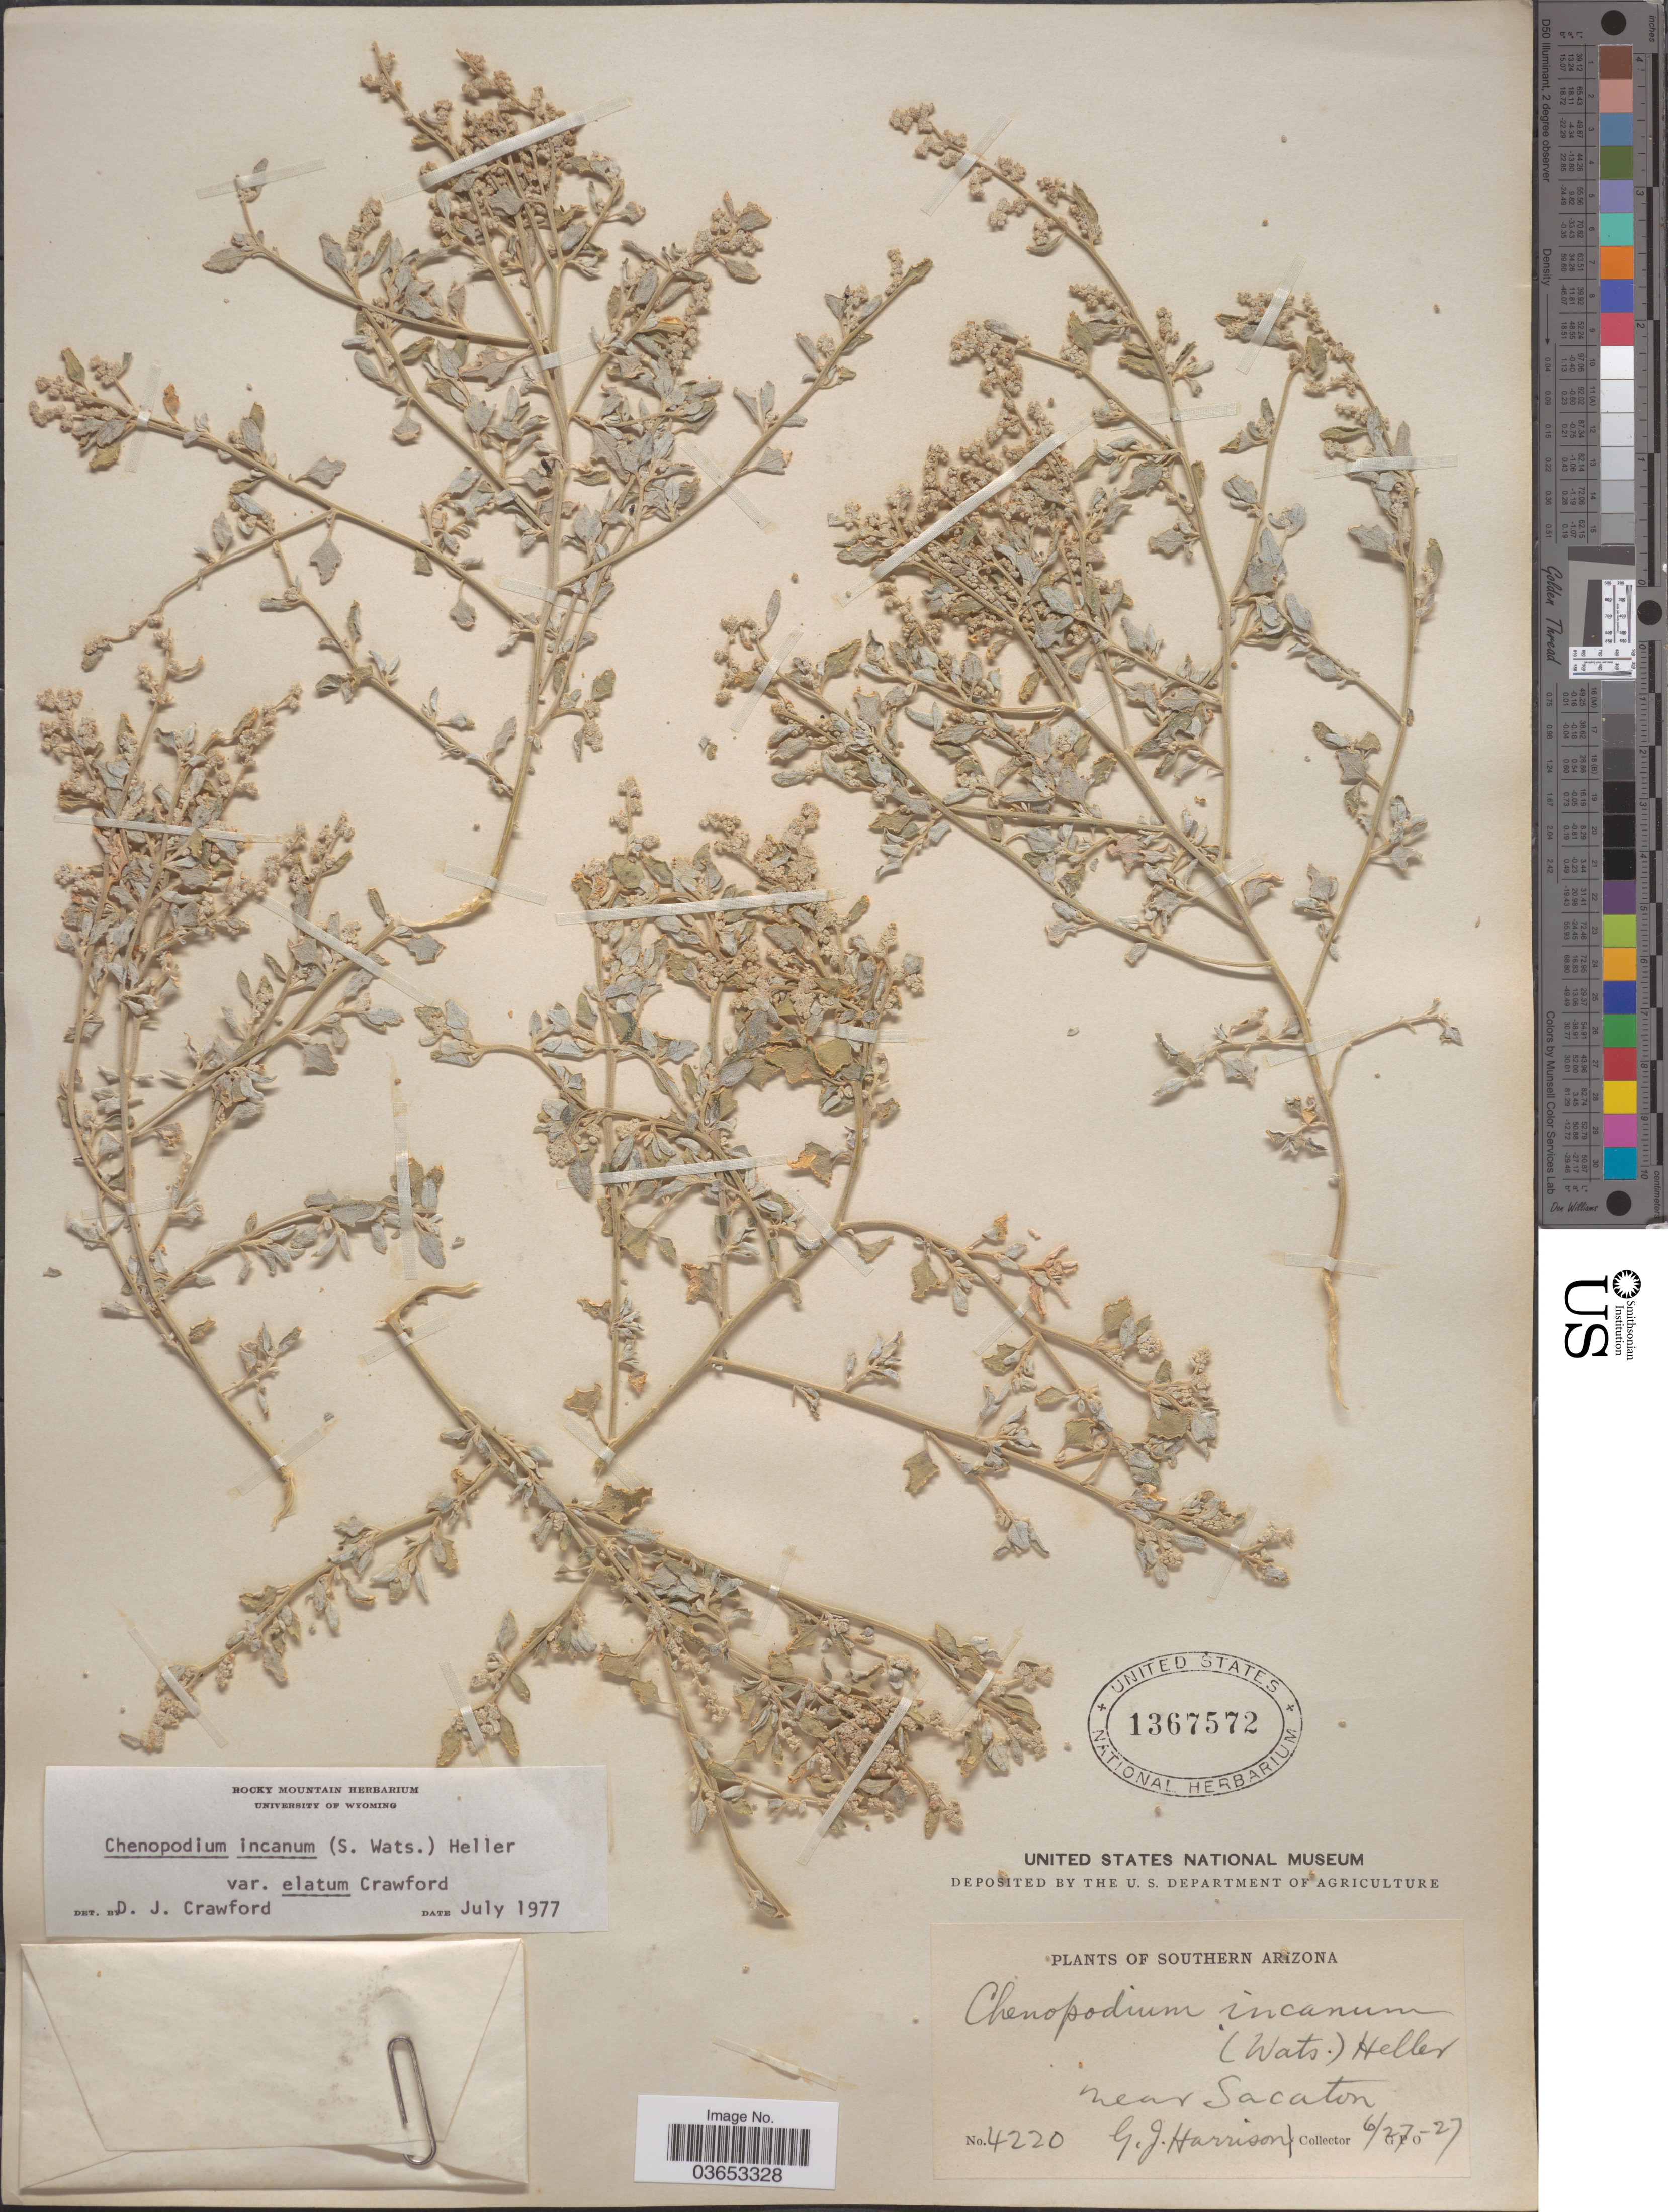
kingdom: Plantae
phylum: Tracheophyta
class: Magnoliopsida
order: Caryophyllales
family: Amaranthaceae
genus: Chenopodium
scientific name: Chenopodium incanum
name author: (S. Watson) A. Heller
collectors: G. J. Harrison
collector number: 4220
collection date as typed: Transcribed d/m/y: 27/6/27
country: United States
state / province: Arizona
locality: Southern Arizona, near Sacaton.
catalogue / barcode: US 1367572